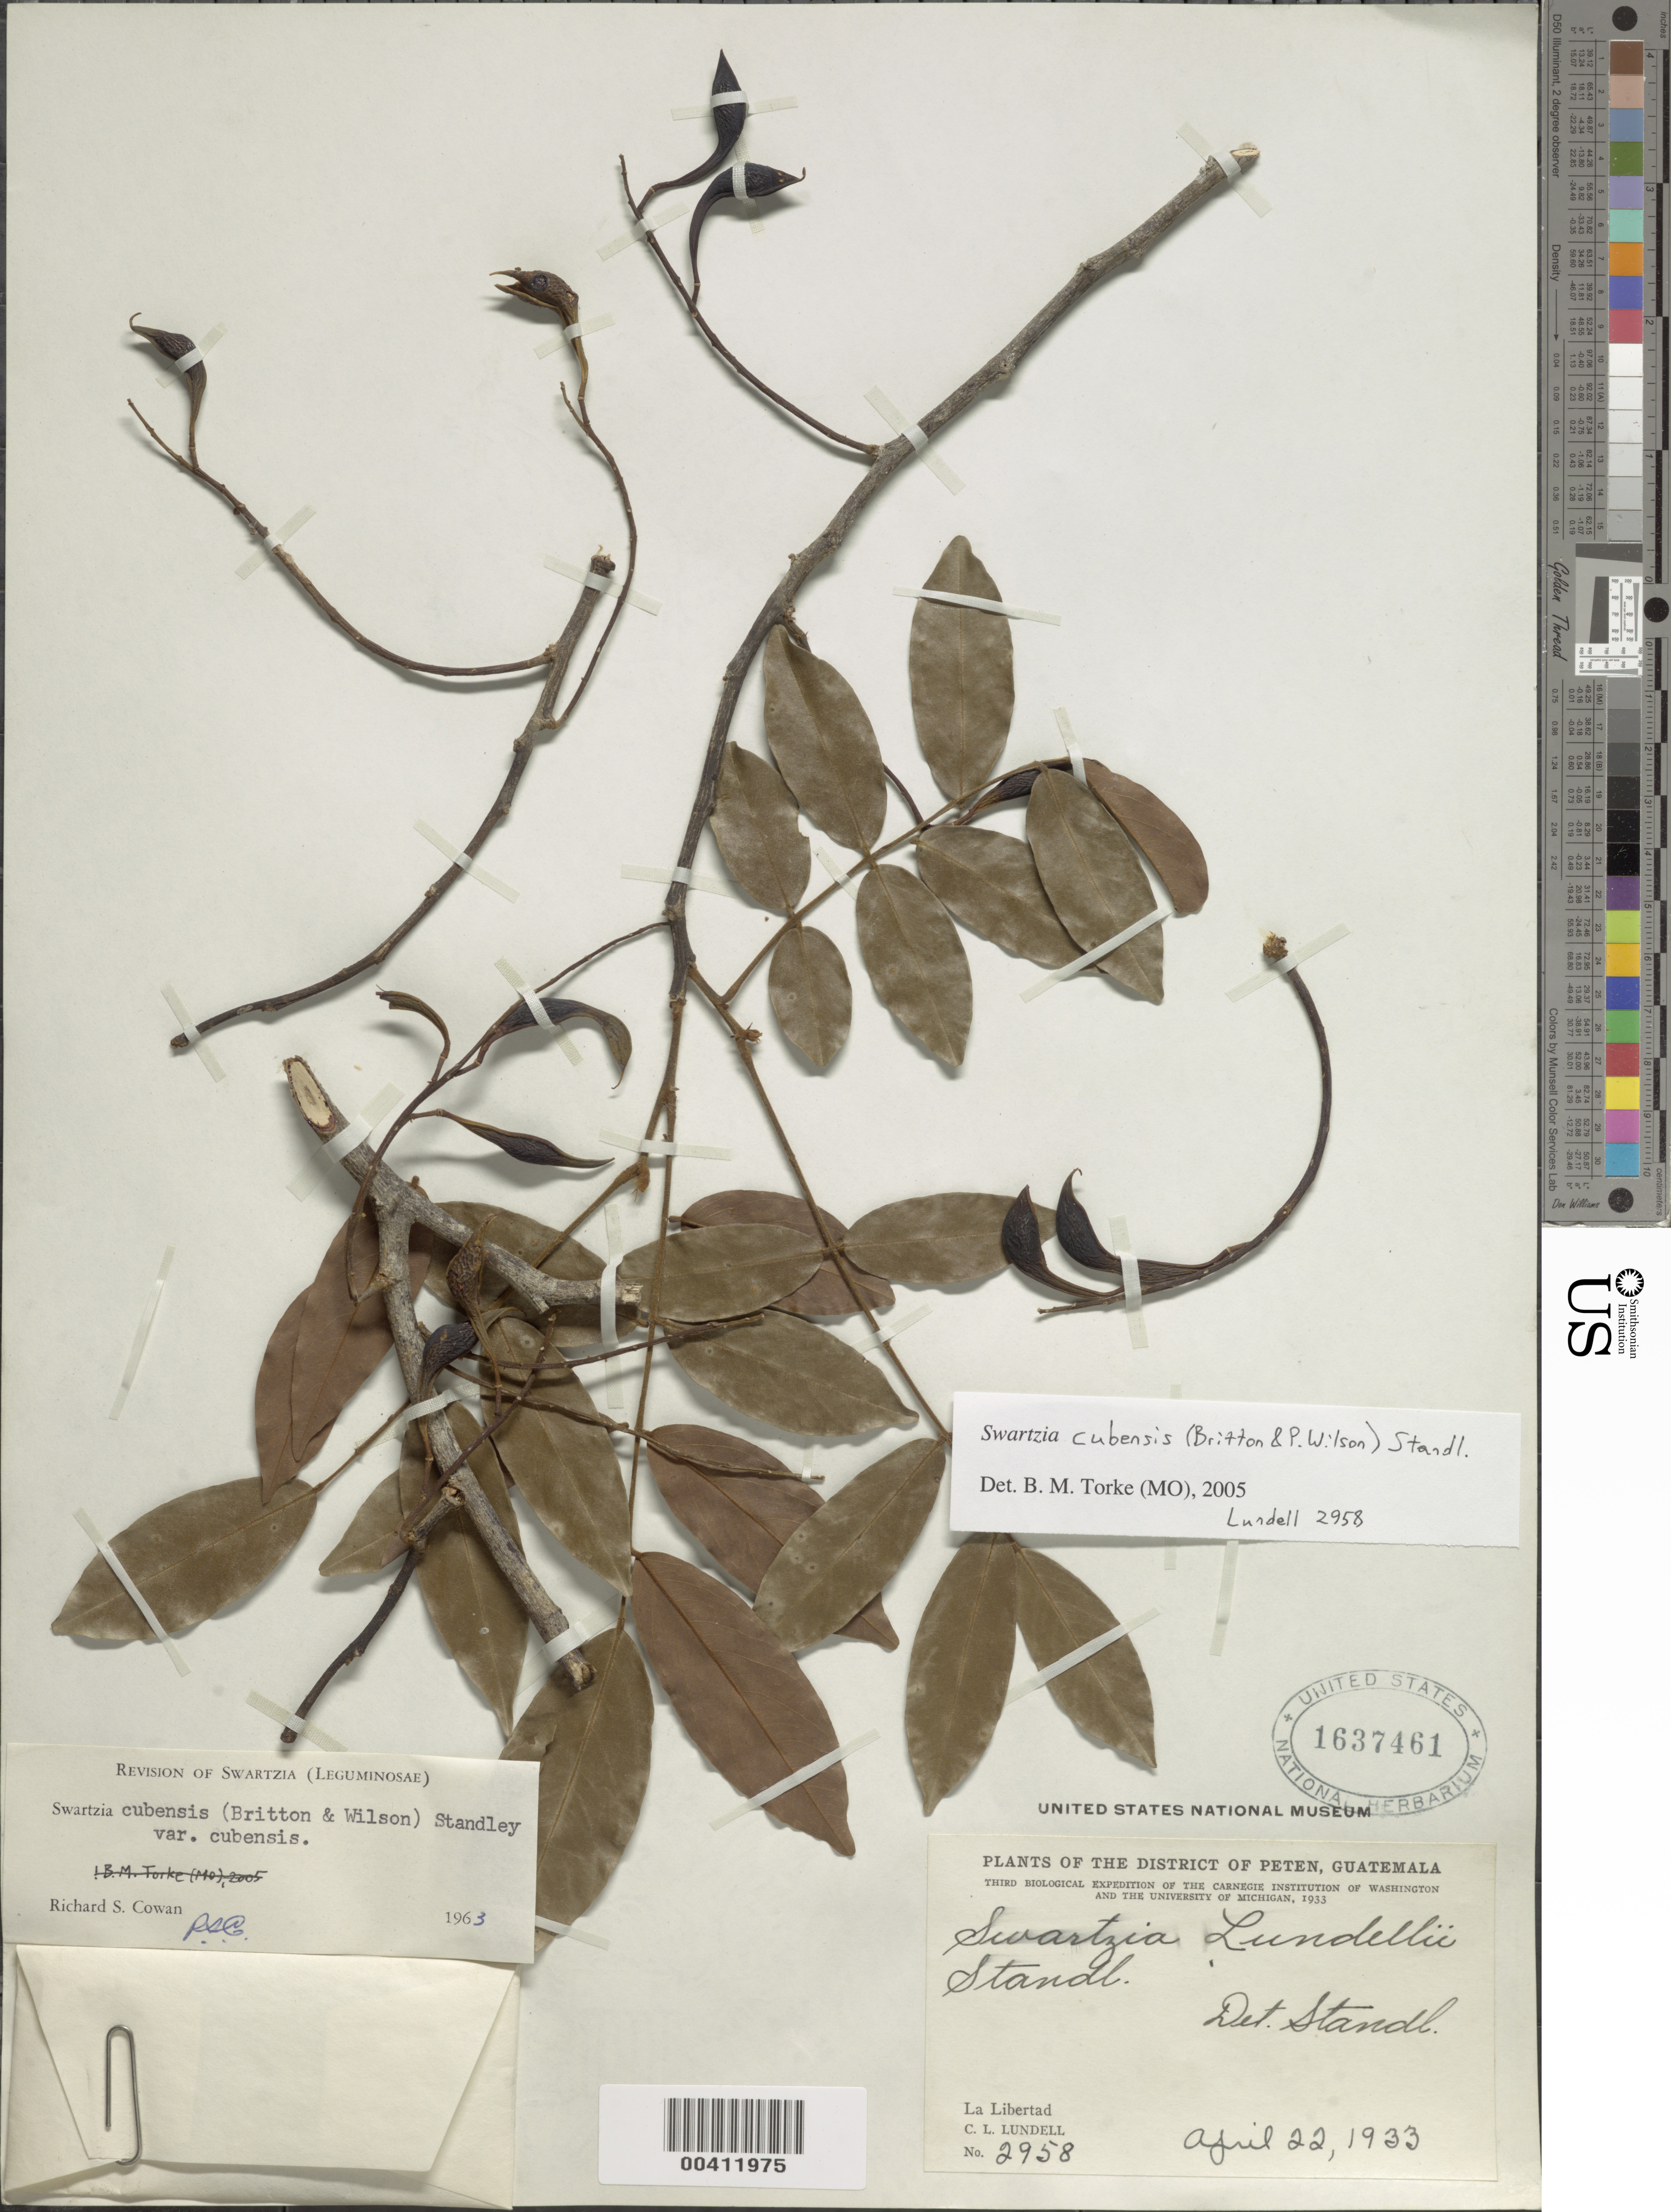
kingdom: Plantae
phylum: Tracheophyta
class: Magnoliopsida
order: Fabales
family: Fabaceae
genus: Swartzia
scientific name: Swartzia cubensis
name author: (Britton & P. Wilson) Standl.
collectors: C. L. Lundell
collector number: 2958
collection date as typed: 22 Apr 1933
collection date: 1933-04-22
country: Guatemala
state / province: El Petén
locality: La Libertad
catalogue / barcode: US 1637461